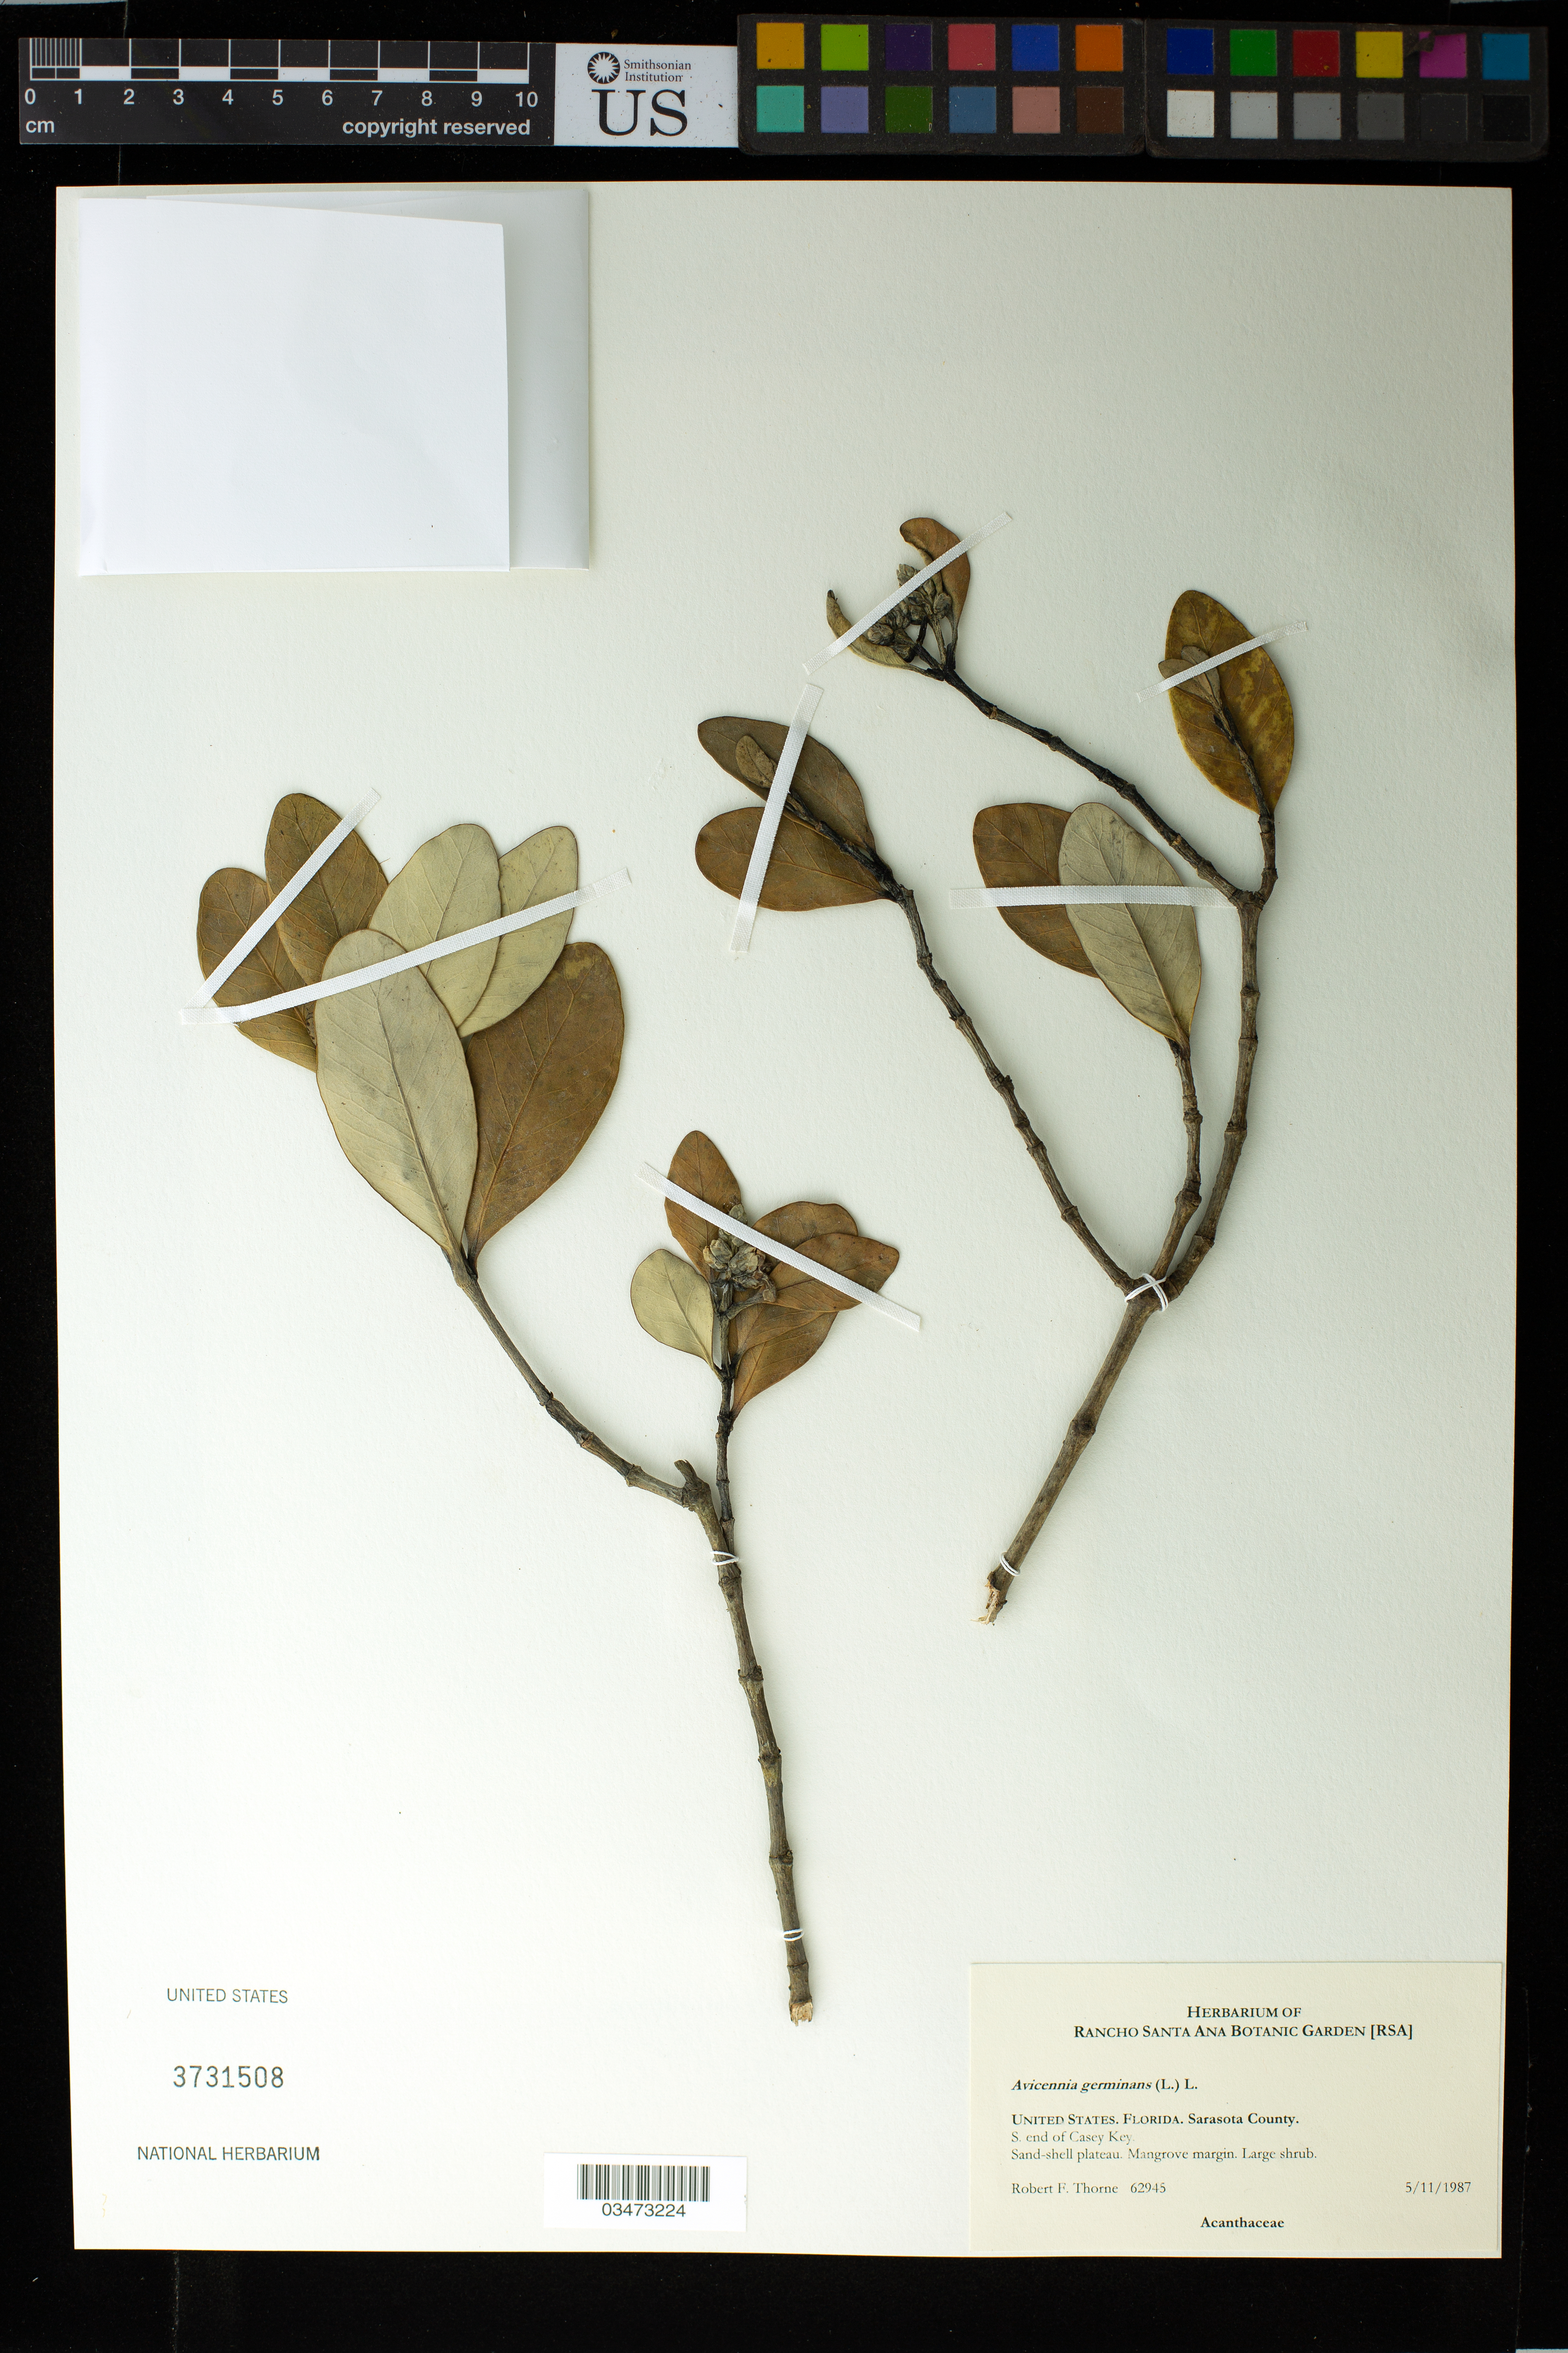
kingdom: Plantae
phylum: Tracheophyta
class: Magnoliopsida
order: Lamiales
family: Acanthaceae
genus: Avicennia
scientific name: Avicennia germinans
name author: (L.) L.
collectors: R. F. Thorne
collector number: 62945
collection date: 1987-11-05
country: United States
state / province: Florida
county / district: Sarasota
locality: S. end of Casey Key.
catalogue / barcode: US 3731508